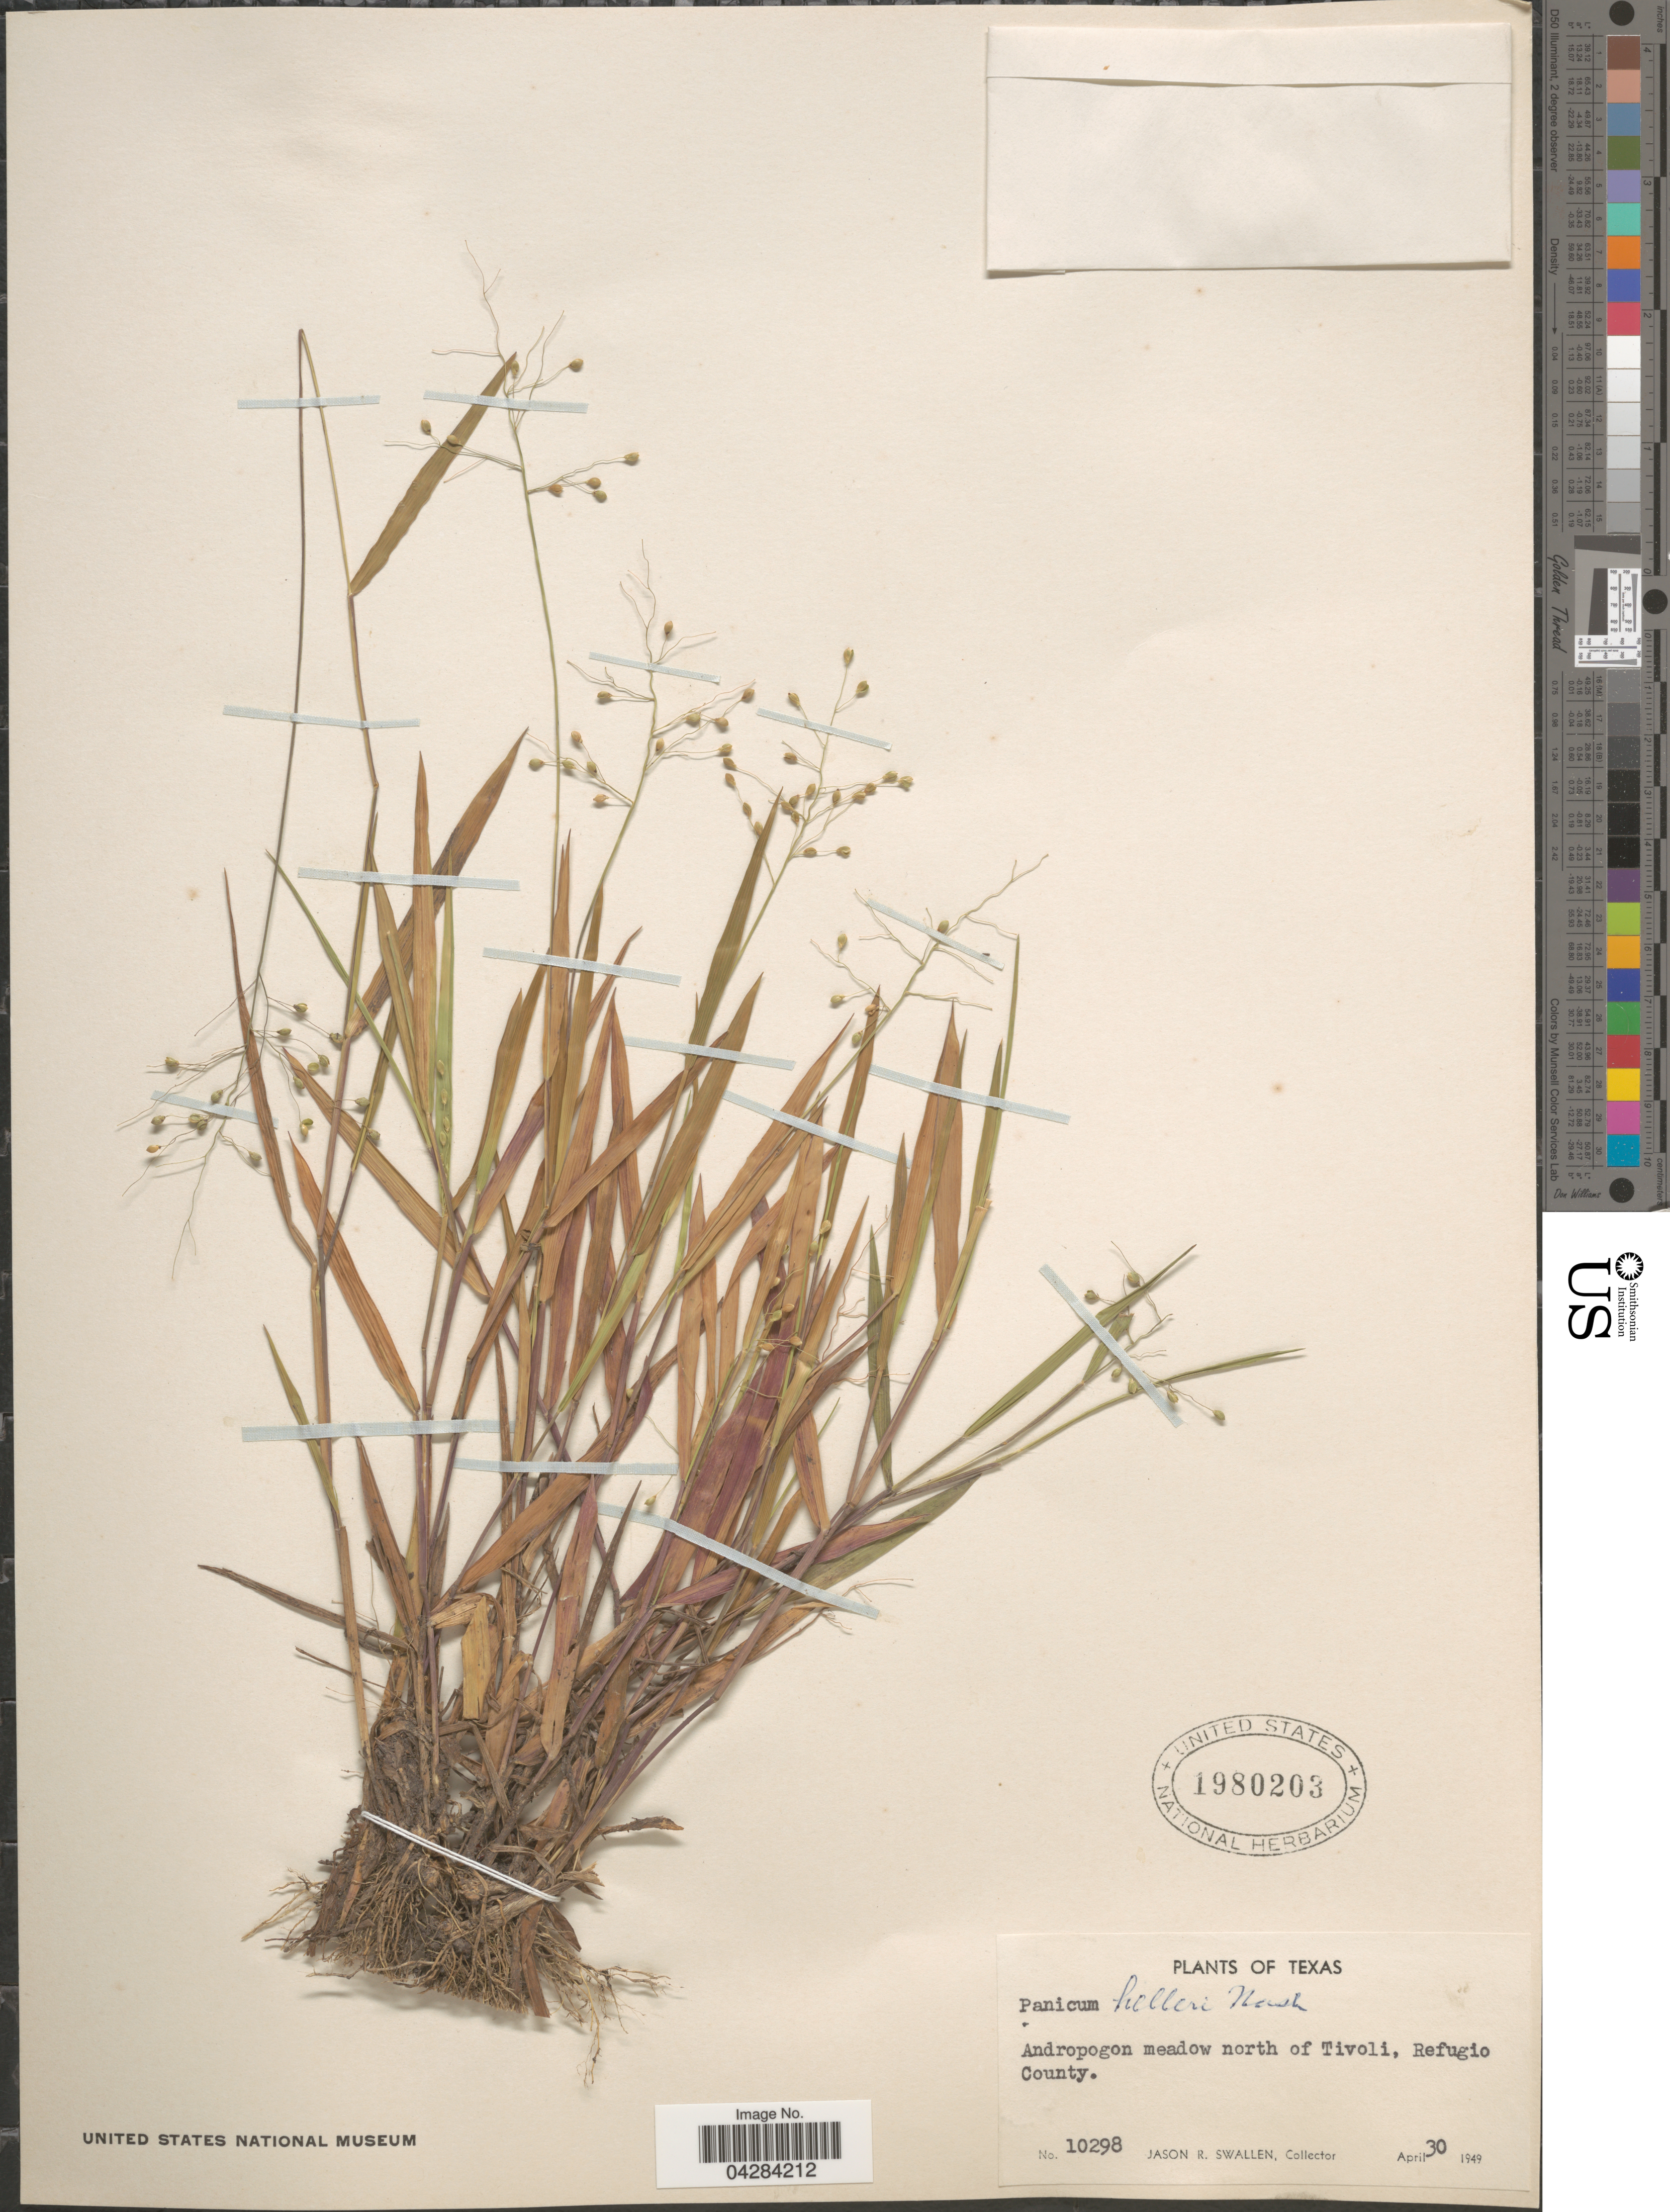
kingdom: Plantae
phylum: Tracheophyta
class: Liliopsida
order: Poales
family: Poaceae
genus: Dichanthelium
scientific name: Dichanthelium oligosanthes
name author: (Schult.) Gould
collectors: J. R. Swallen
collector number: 10298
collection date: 1949-04-30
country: United States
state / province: Texas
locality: Andropogon meadow north of Tivoli, Refugio County.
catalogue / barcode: US 1980203